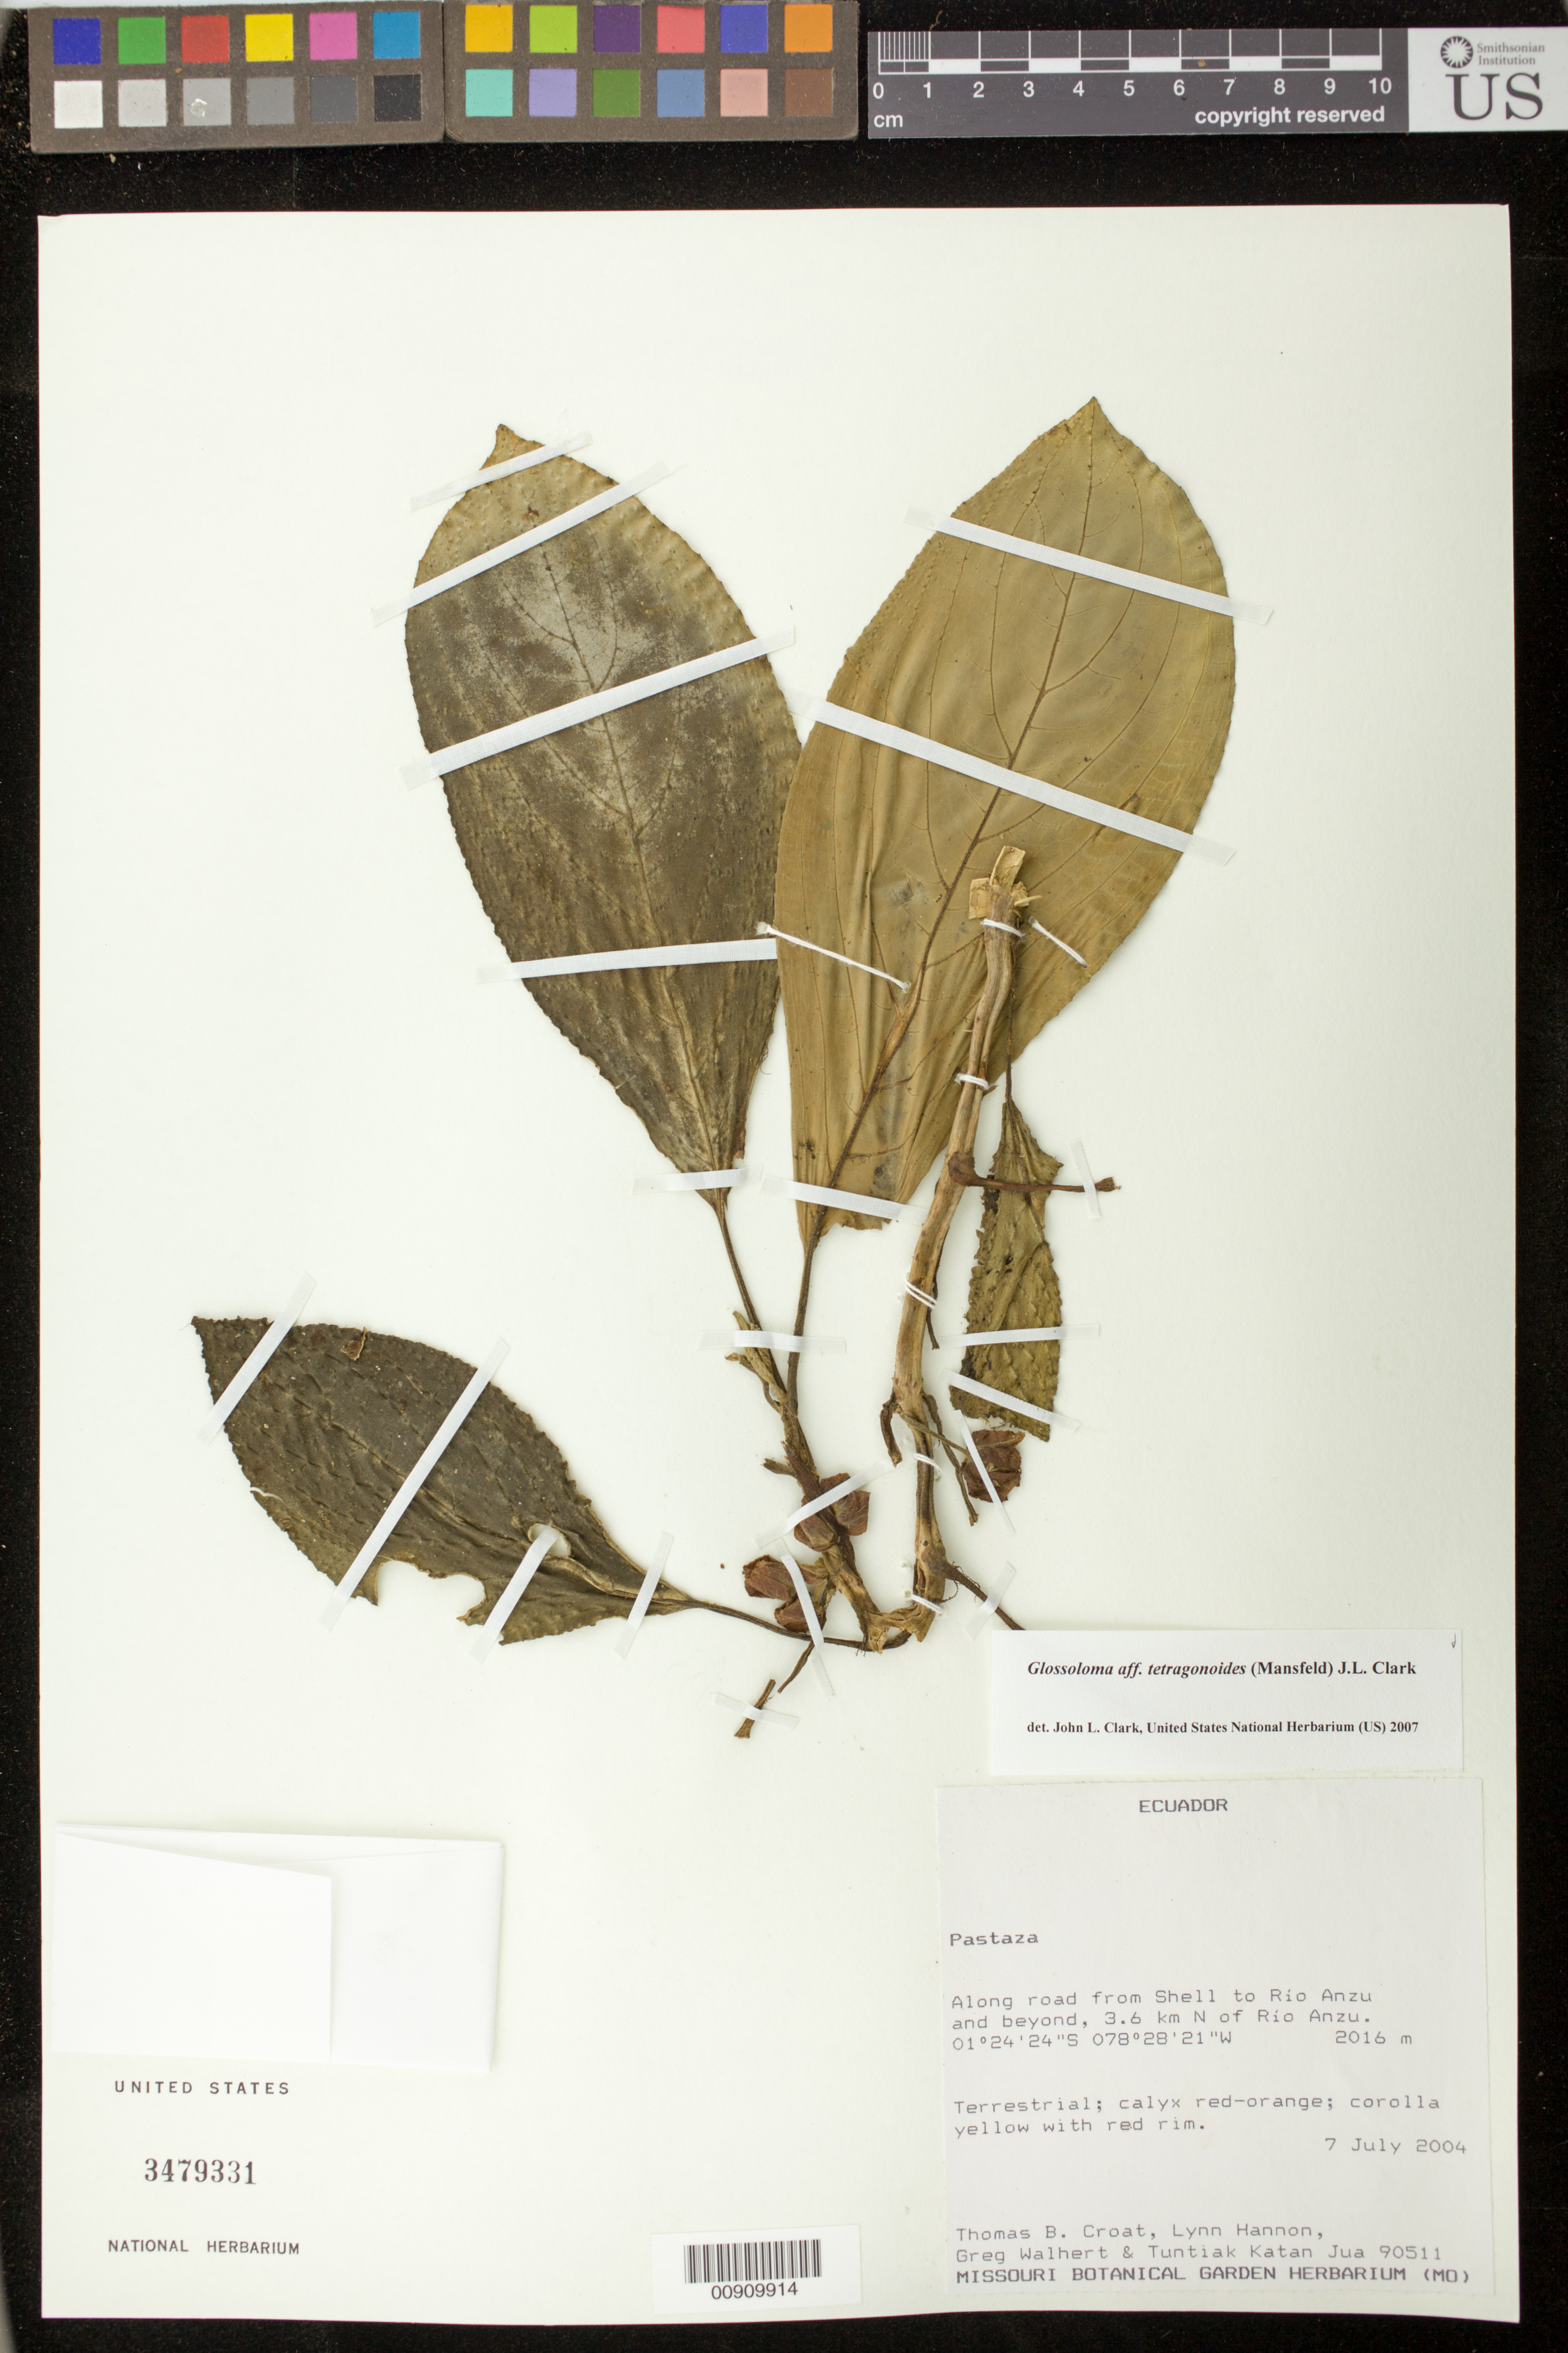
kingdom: Plantae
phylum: Tracheophyta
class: Magnoliopsida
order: Lamiales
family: Gesneriaceae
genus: Glossoloma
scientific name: Glossoloma tetragonoides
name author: (Mansf.) J.L. Clark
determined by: Clark, J. L., (SEL), The Marie Selby Botanical Garden (UNITED STATES)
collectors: T. B. Croat, L. Hannon, G. Walhert & T. Katan Jua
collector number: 90511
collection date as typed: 07 Jul 2004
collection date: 2004-07-07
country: Ecuador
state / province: Pastaza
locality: Along road from Shell to Rio Anzu and beyond, 3.6 km N of Rio Anzu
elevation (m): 2016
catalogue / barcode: US 3479331